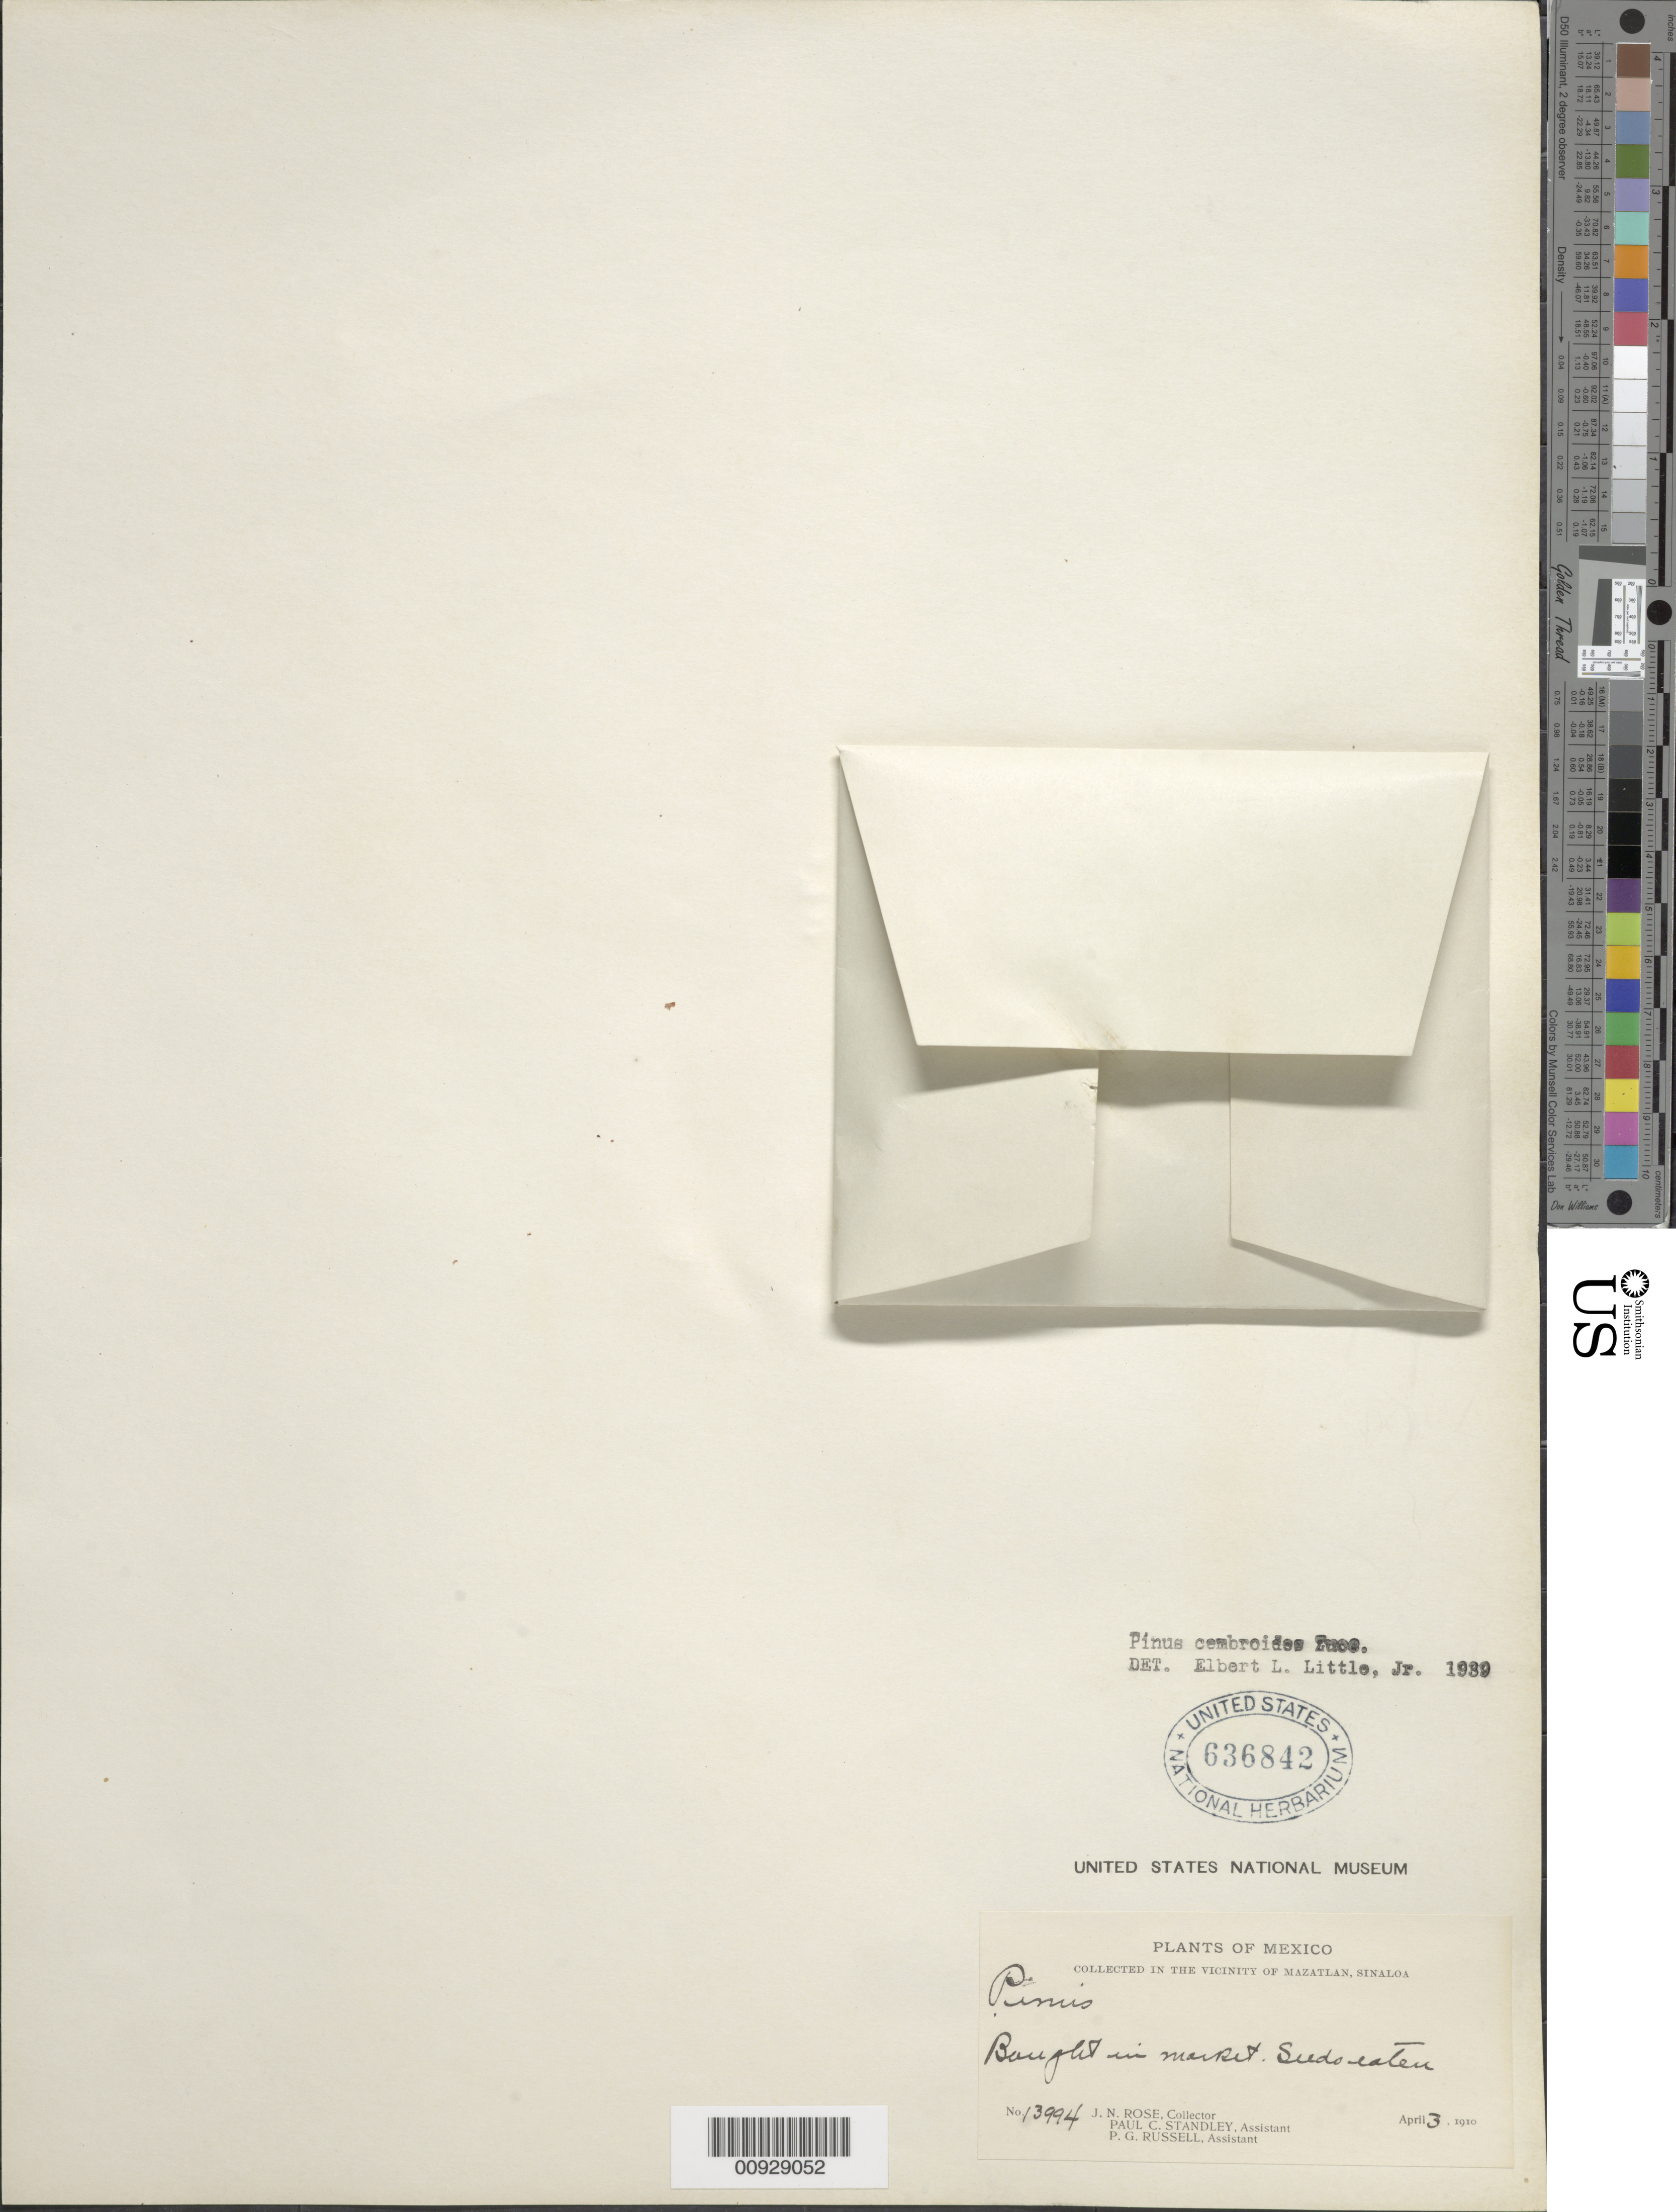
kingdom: Plantae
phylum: Tracheophyta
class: Pinopsida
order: Pinales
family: Pinaceae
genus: Pinus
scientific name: Pinus cembroides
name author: Zucc.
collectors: J. N. Rose, P. C. Standley & P. G. Russell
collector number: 13994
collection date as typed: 03 Apr 1910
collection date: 1910-04-03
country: Mexico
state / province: Sinaloa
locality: Vicinity of Mazatlan. Bought in market.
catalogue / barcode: US 636842